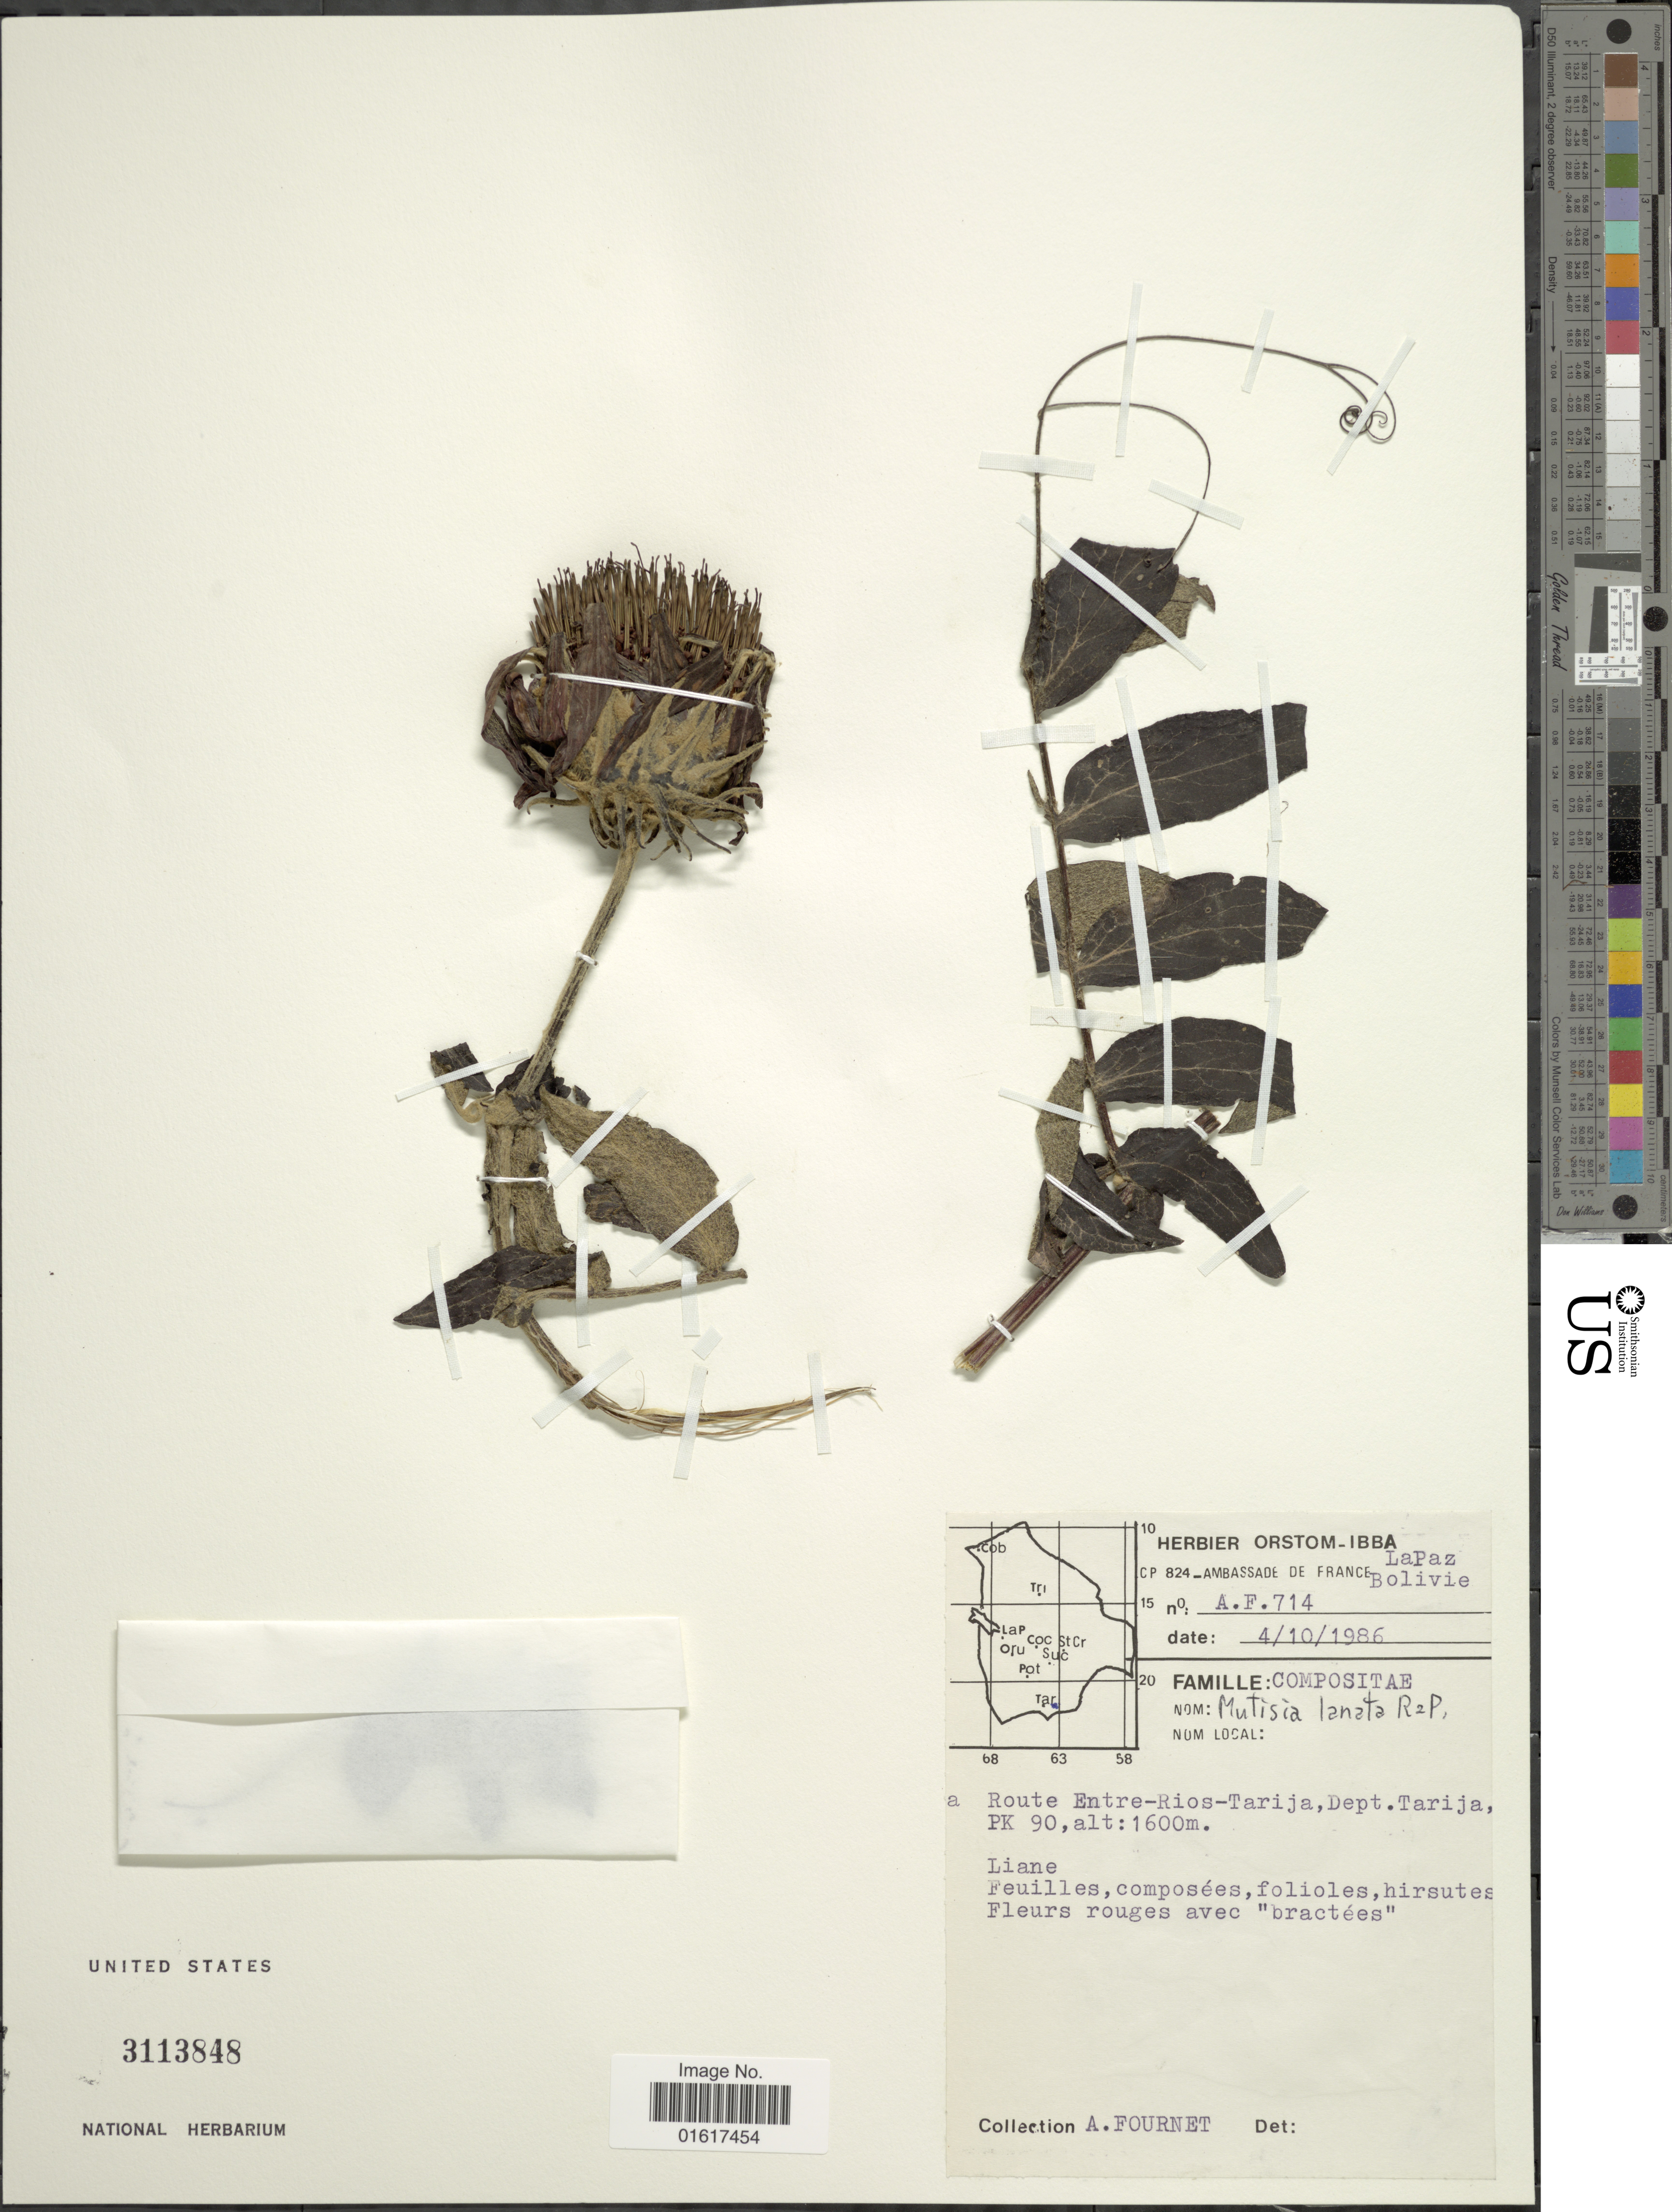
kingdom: Plantae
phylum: Tracheophyta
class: Magnoliopsida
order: Asterales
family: Asteraceae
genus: Mutisia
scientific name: Mutisia lanata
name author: Ruiz & Pav.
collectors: A. Fournet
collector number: A.F.714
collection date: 1986-10-04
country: Bolivia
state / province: Tarija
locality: Route Entre-Rios-Tarija, PK 90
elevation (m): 1600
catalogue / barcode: US 3113848